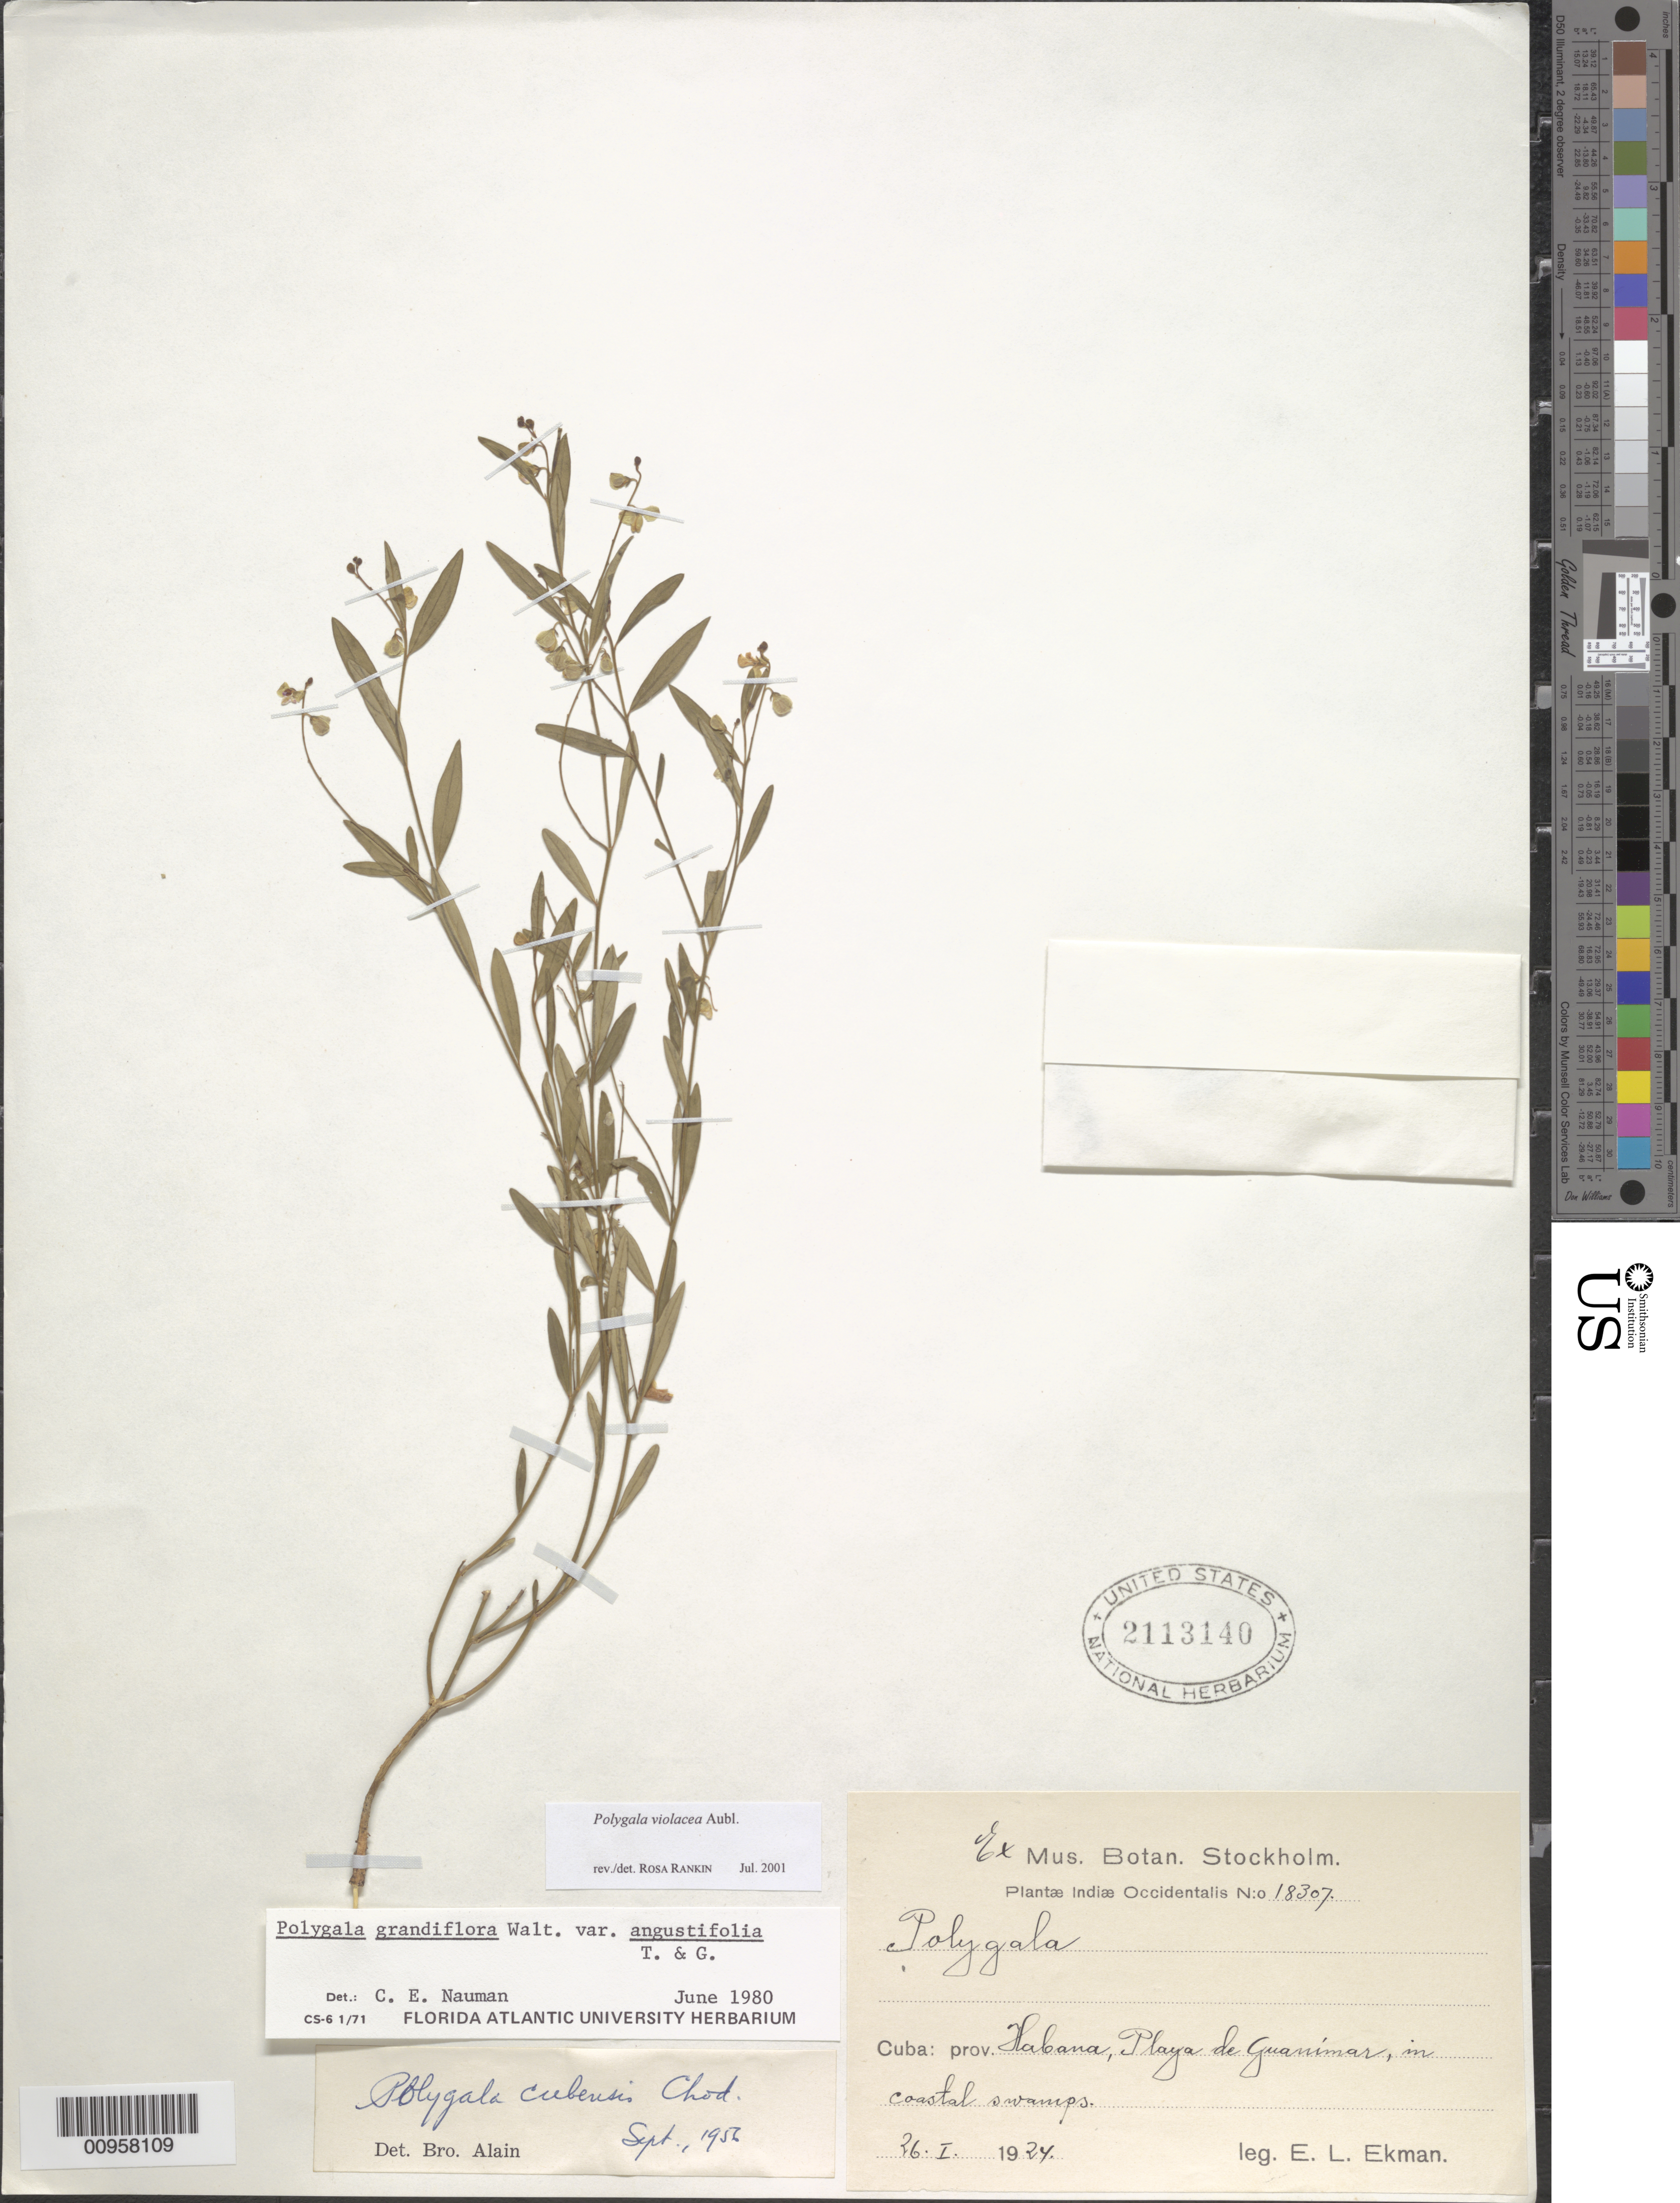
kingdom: Plantae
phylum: Tracheophyta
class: Magnoliopsida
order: Fabales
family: Polygalaceae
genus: Asemeia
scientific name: Asemeia violacea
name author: (Aubl.) J.F.B. Pastore & J.R. Abbott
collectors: E. L. Ekman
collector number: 18307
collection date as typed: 26 Jan 1924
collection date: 1924-01-26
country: Cuba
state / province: La Habana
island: Cuba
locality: Habana, Playa de Guanímar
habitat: In coastal swamps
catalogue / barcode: US 2113140